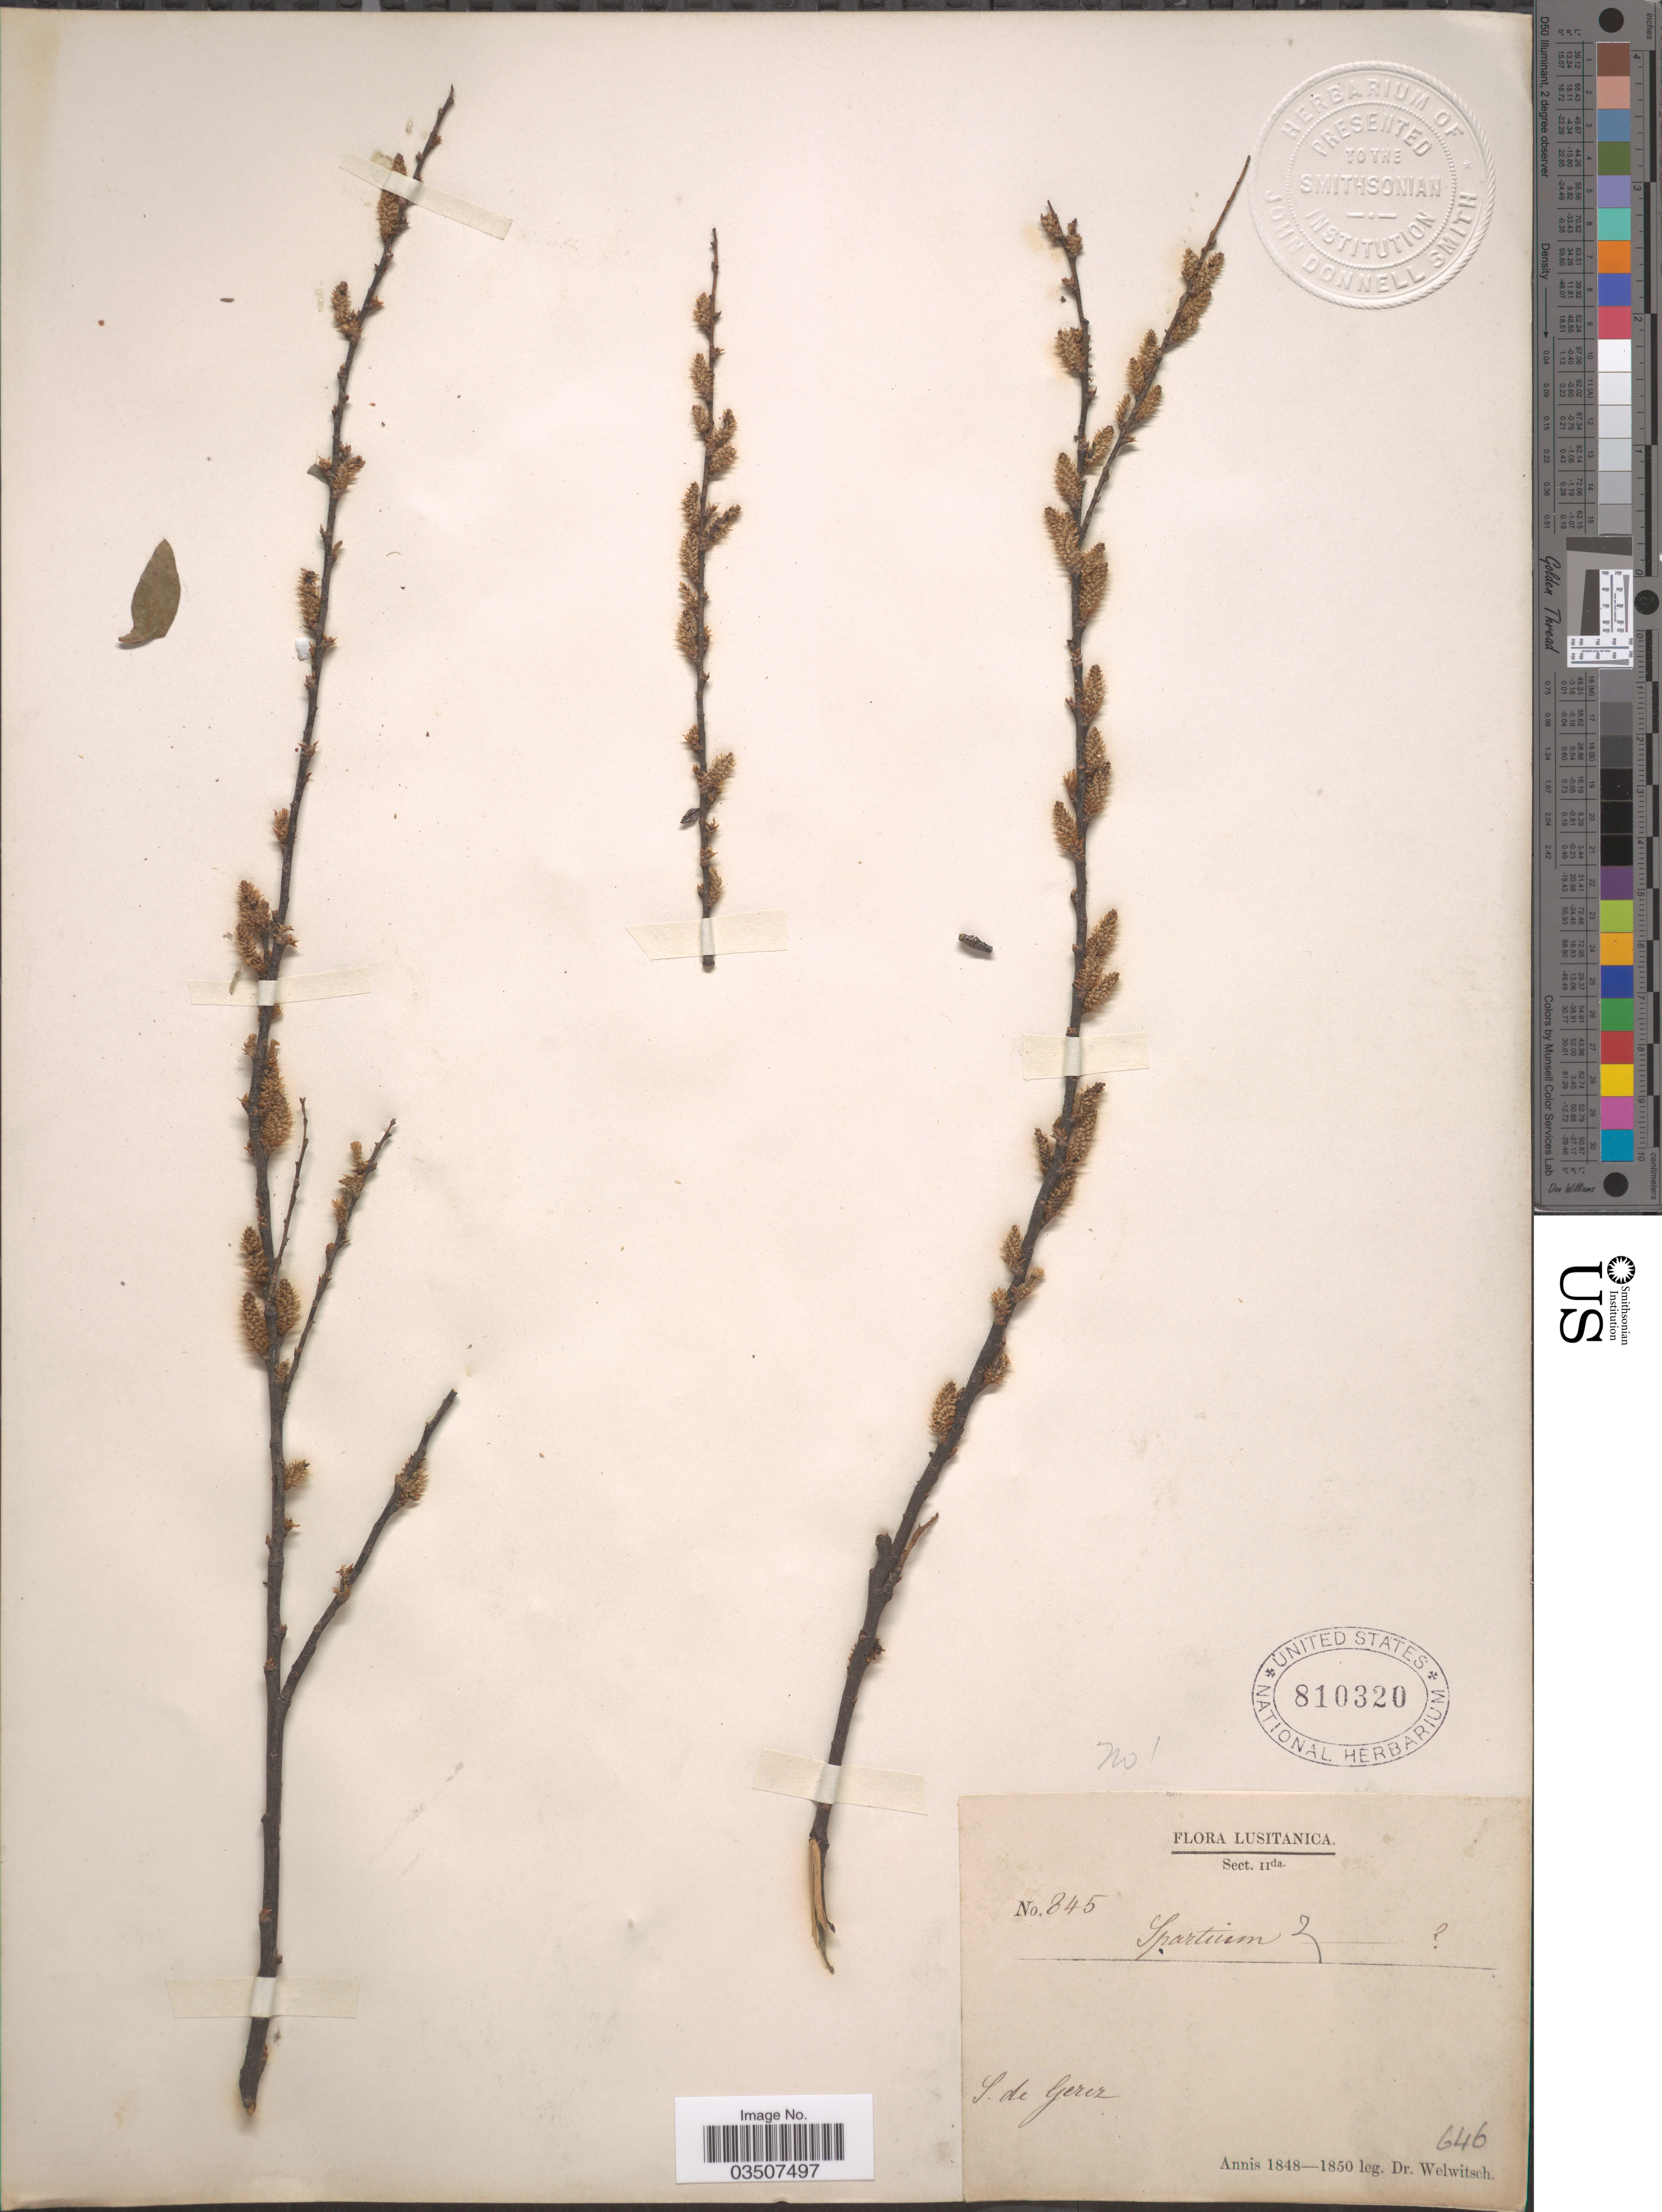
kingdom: Plantae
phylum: Tracheophyta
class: Magnoliopsida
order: Malpighiales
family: Salicaceae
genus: Salix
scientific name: Salix cordata x S. sericea Marshall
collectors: -. Welwitsch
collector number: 845*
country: Portugal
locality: Lusitanica. S. de Gerez.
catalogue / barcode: US 810320